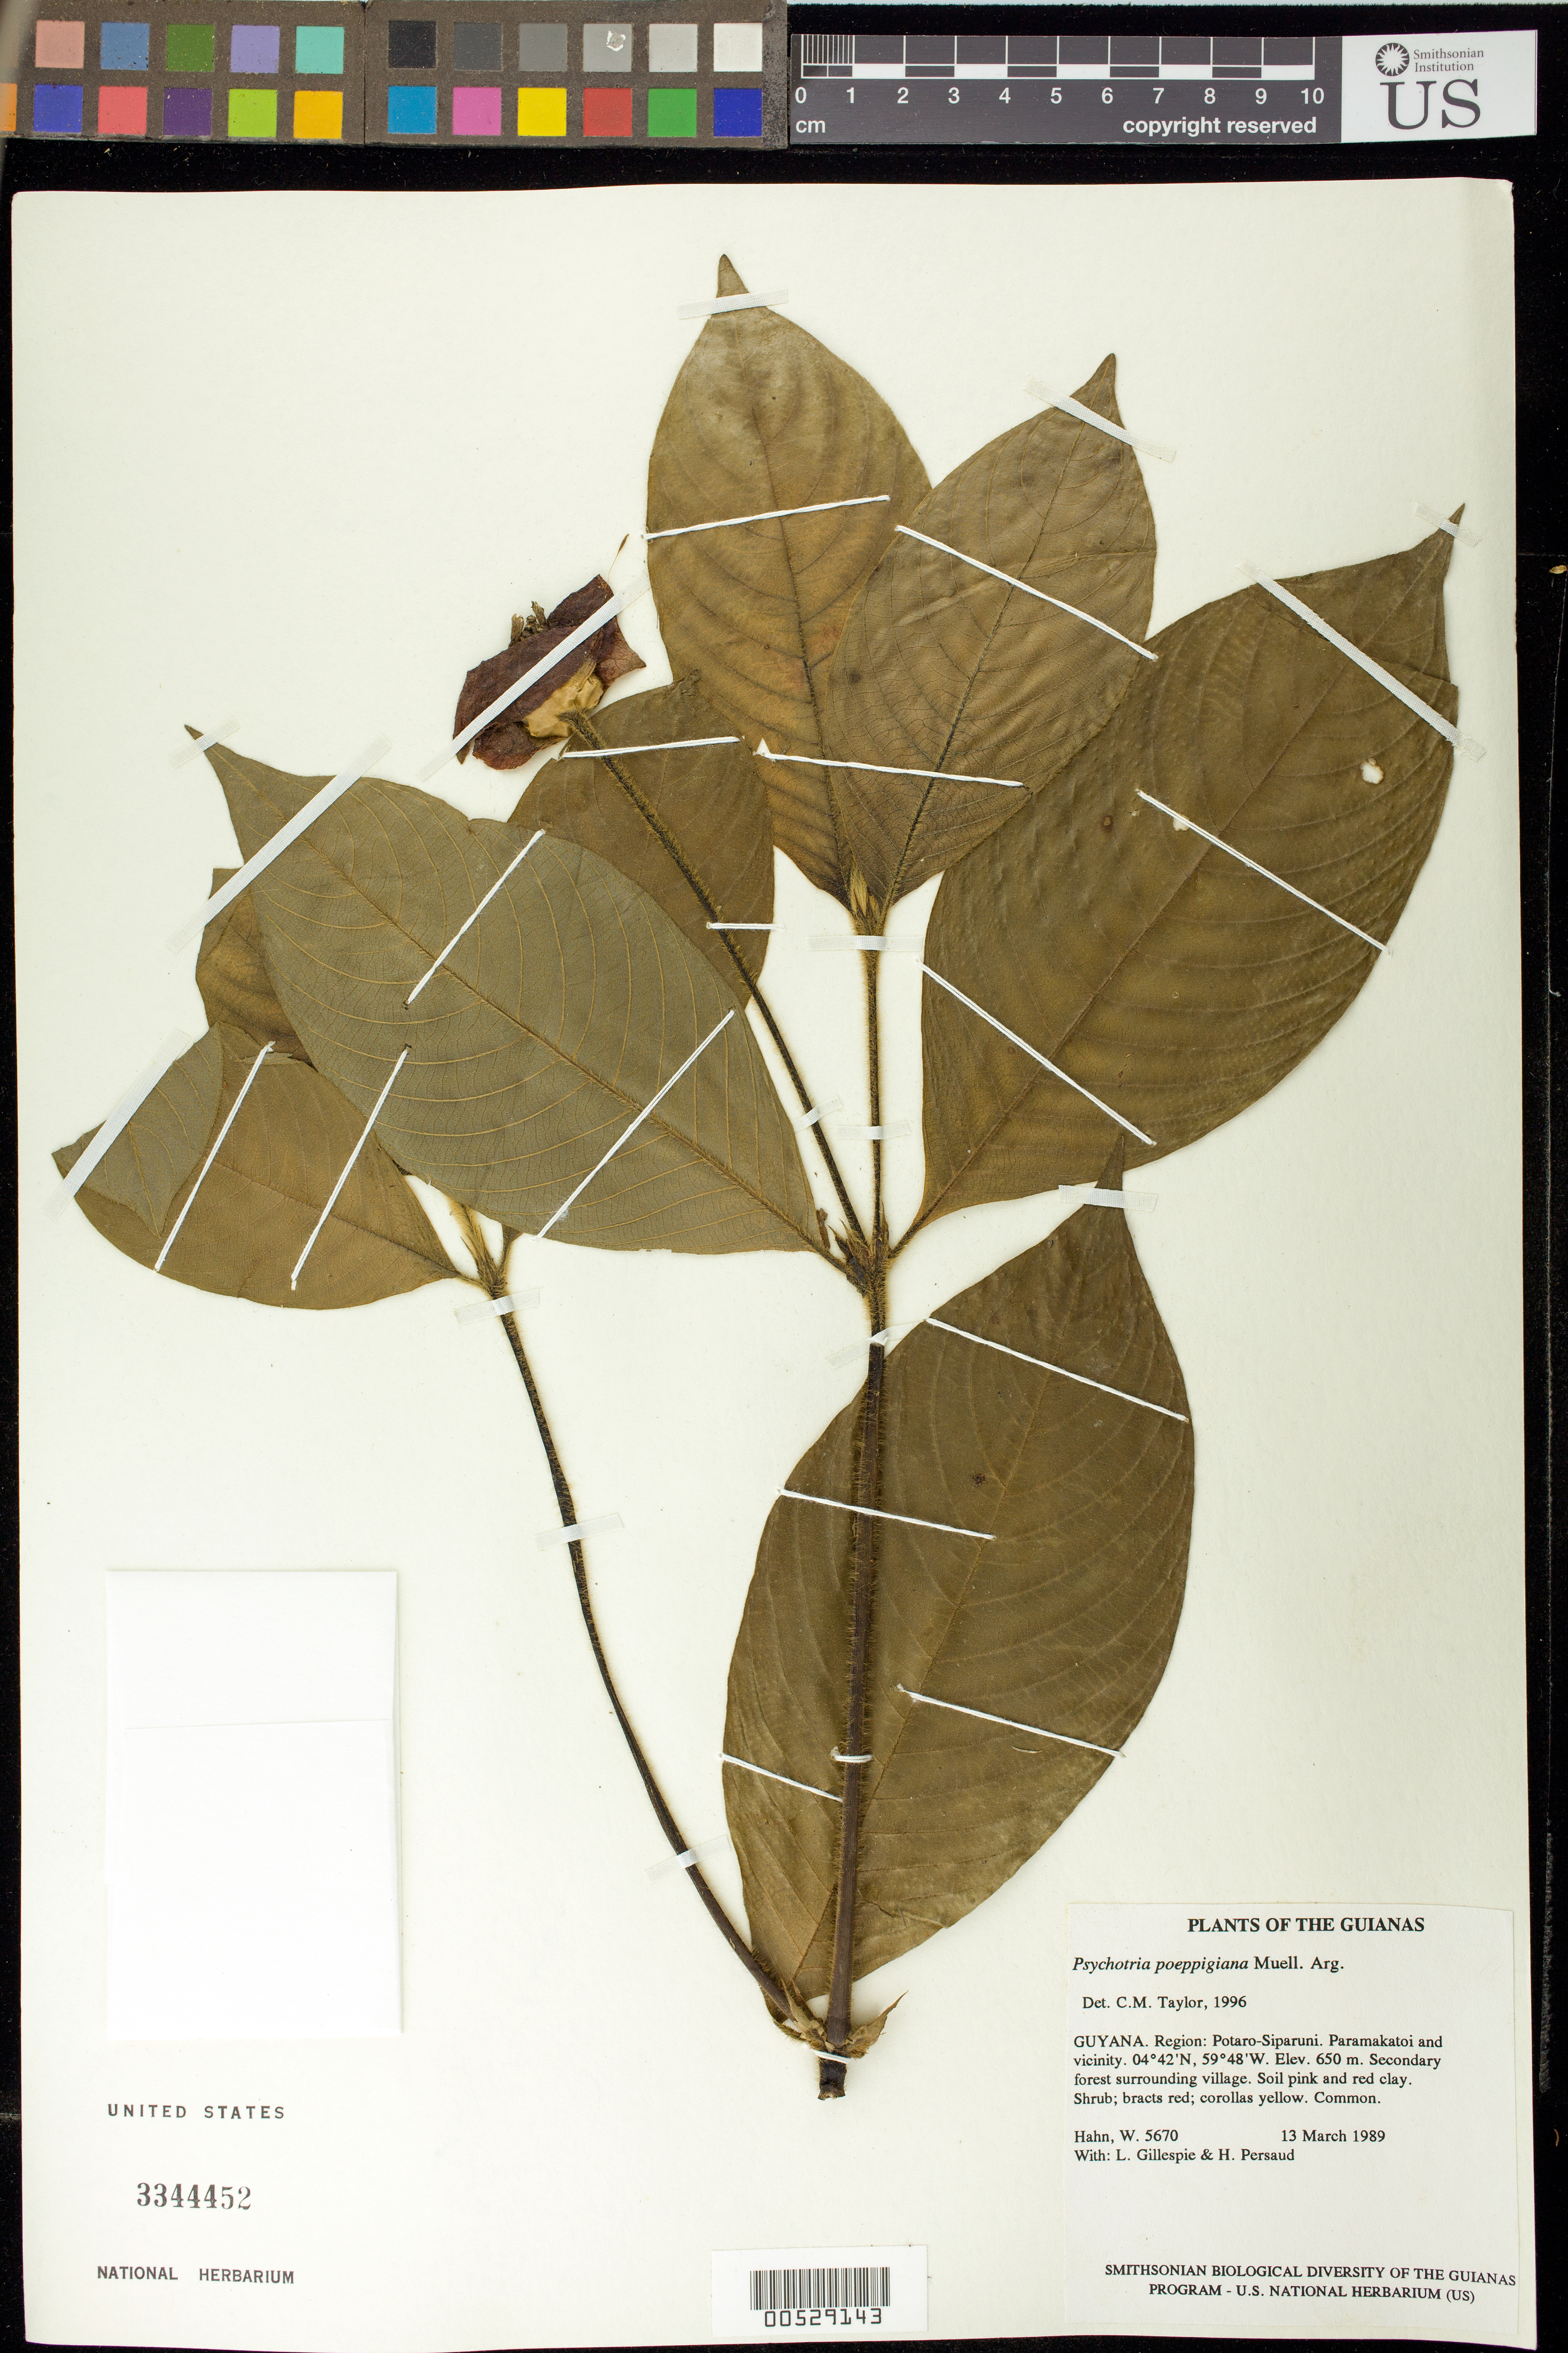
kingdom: Plantae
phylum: Tracheophyta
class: Magnoliopsida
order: Gentianales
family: Rubiaceae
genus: Palicourea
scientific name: Palicourea tomentosa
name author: (Aubl.) Borhidi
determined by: Kirkbride, J. H., Jr.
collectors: W. Hahn, L. J. Gillespie & H. Persaud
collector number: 5670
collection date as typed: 13 March 1989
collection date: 1989-03-13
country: Guyana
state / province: Potaro-Siparuni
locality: Paramakatoi and vicinity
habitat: Secondary forest surrounding village. Soil pink and red clay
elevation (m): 650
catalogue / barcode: US 3344452